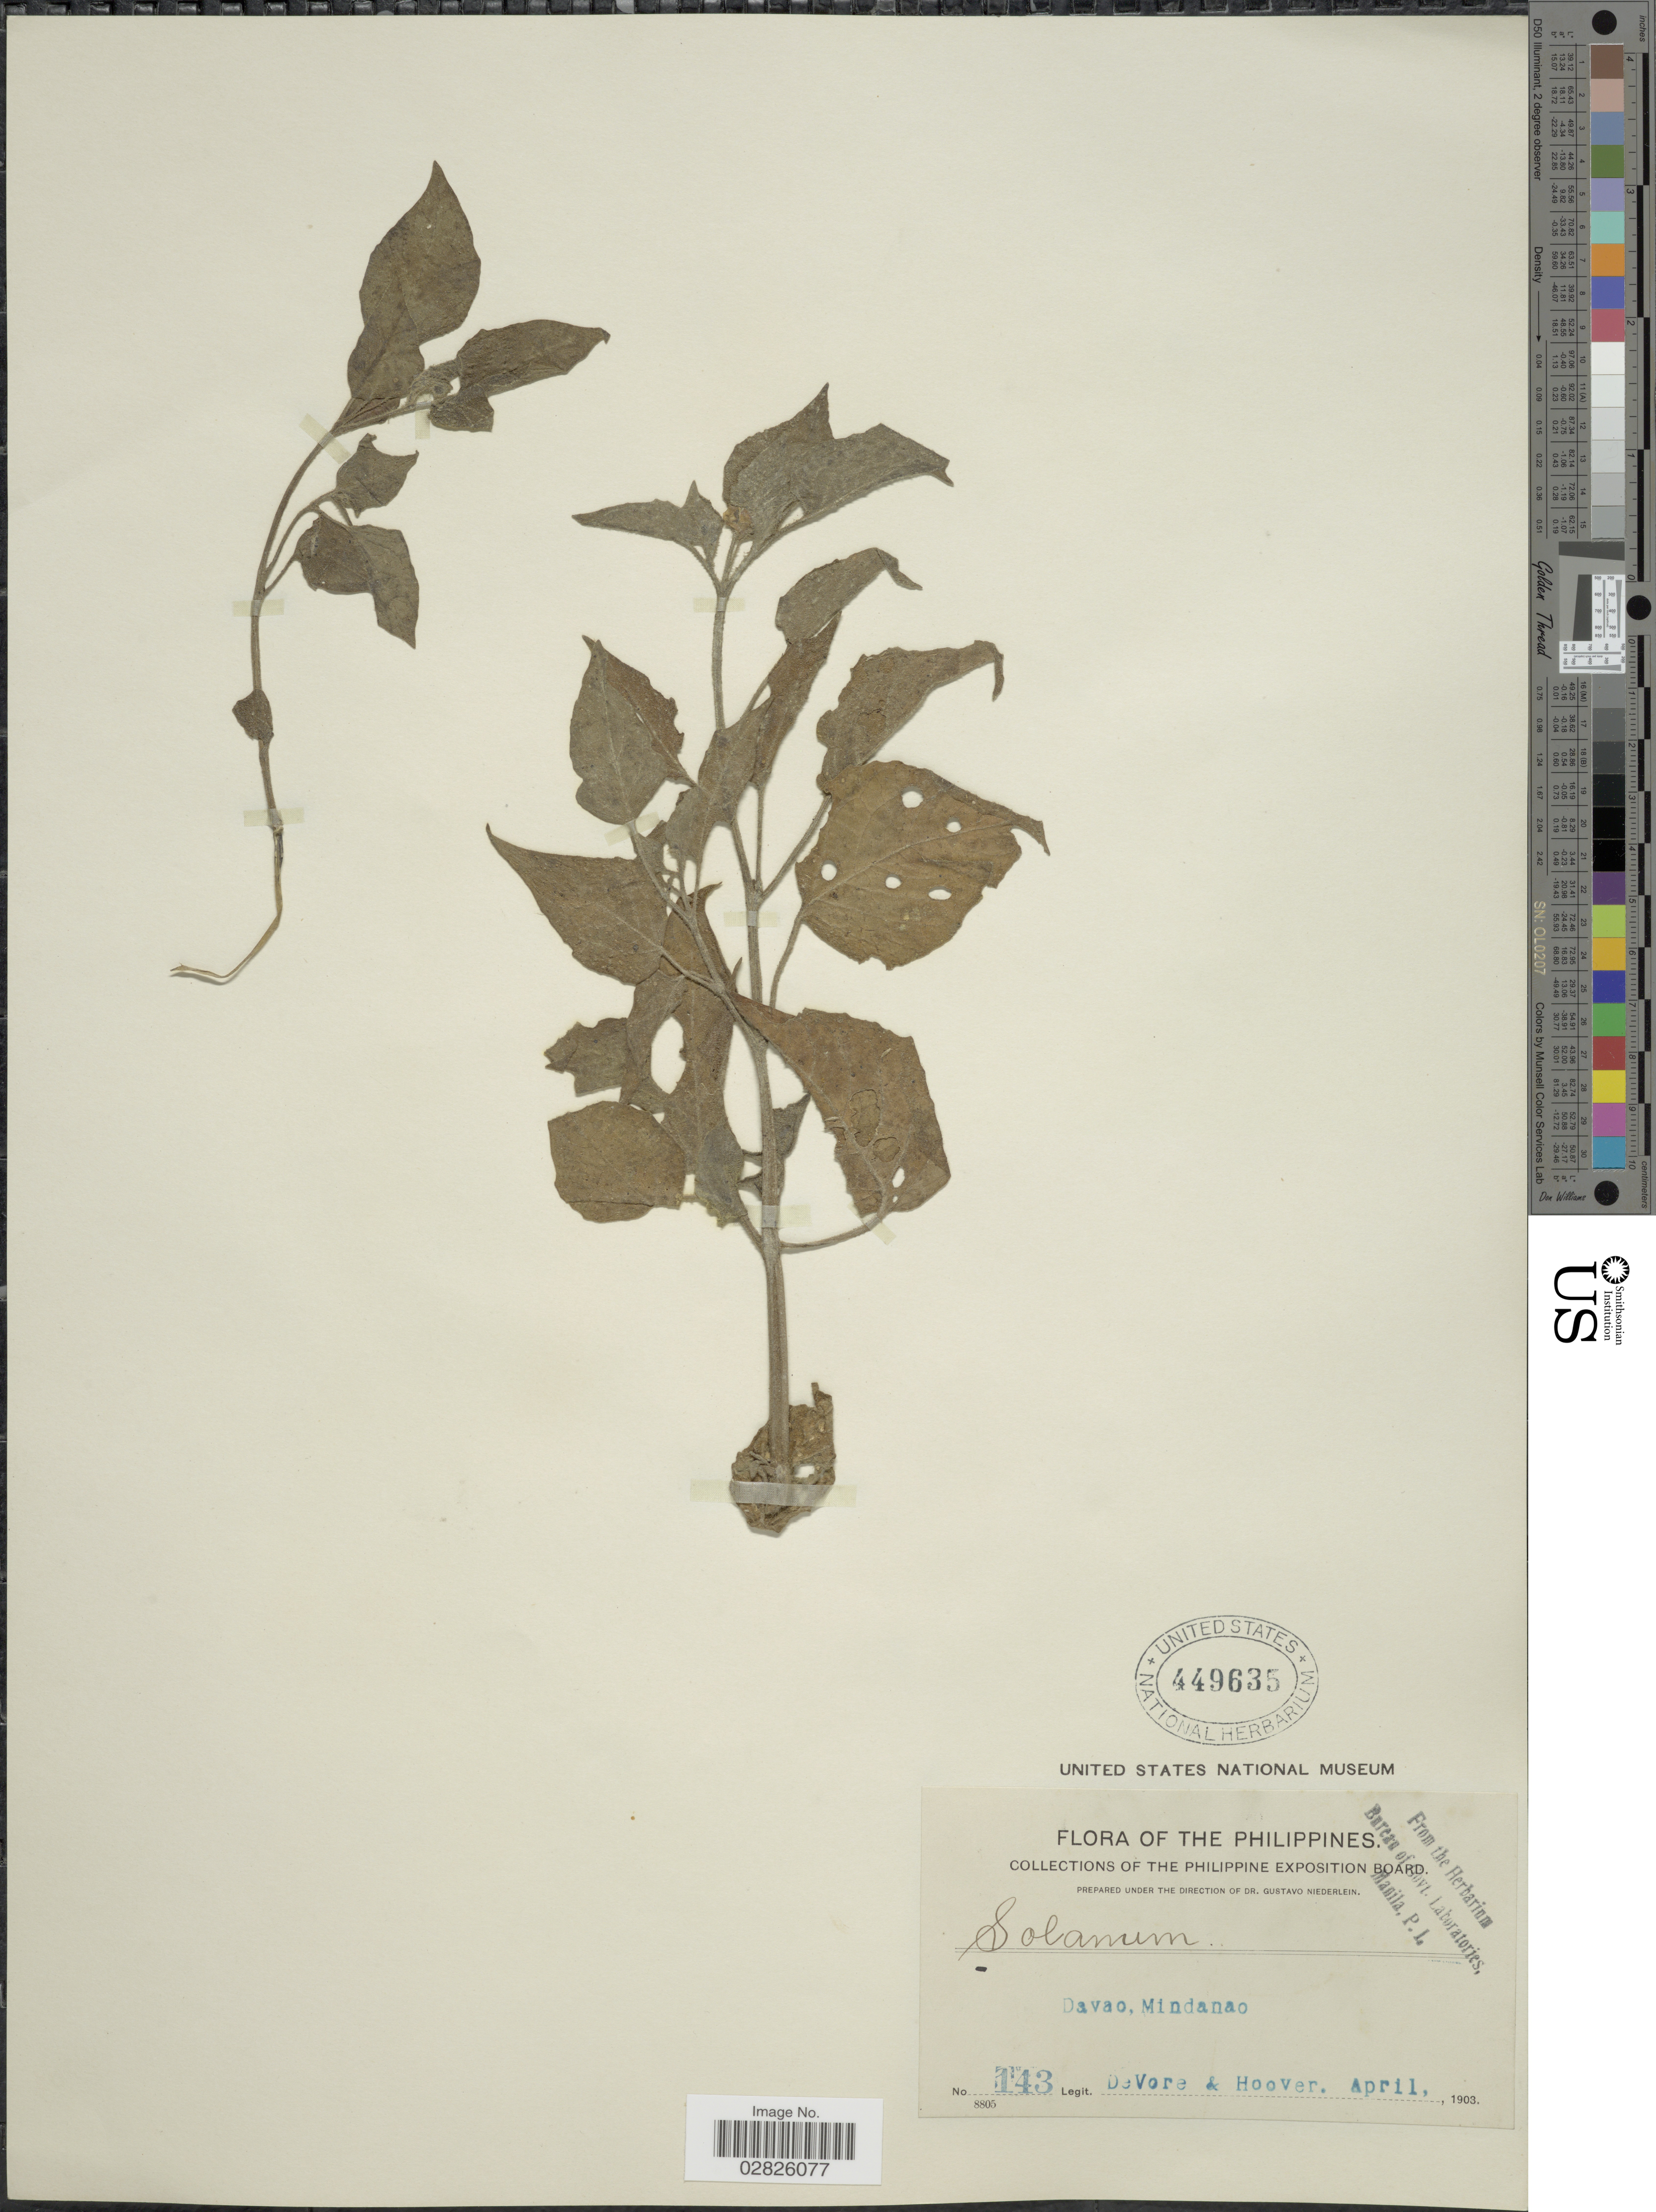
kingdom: Plantae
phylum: Tracheophyta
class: Magnoliopsida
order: Solanales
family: Solanaceae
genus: Physalis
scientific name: Physalis angulata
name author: L.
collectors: -. DeVore & -- Hoover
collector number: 143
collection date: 1903-04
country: Philippines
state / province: Davao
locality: Mindanao.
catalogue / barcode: US 449635